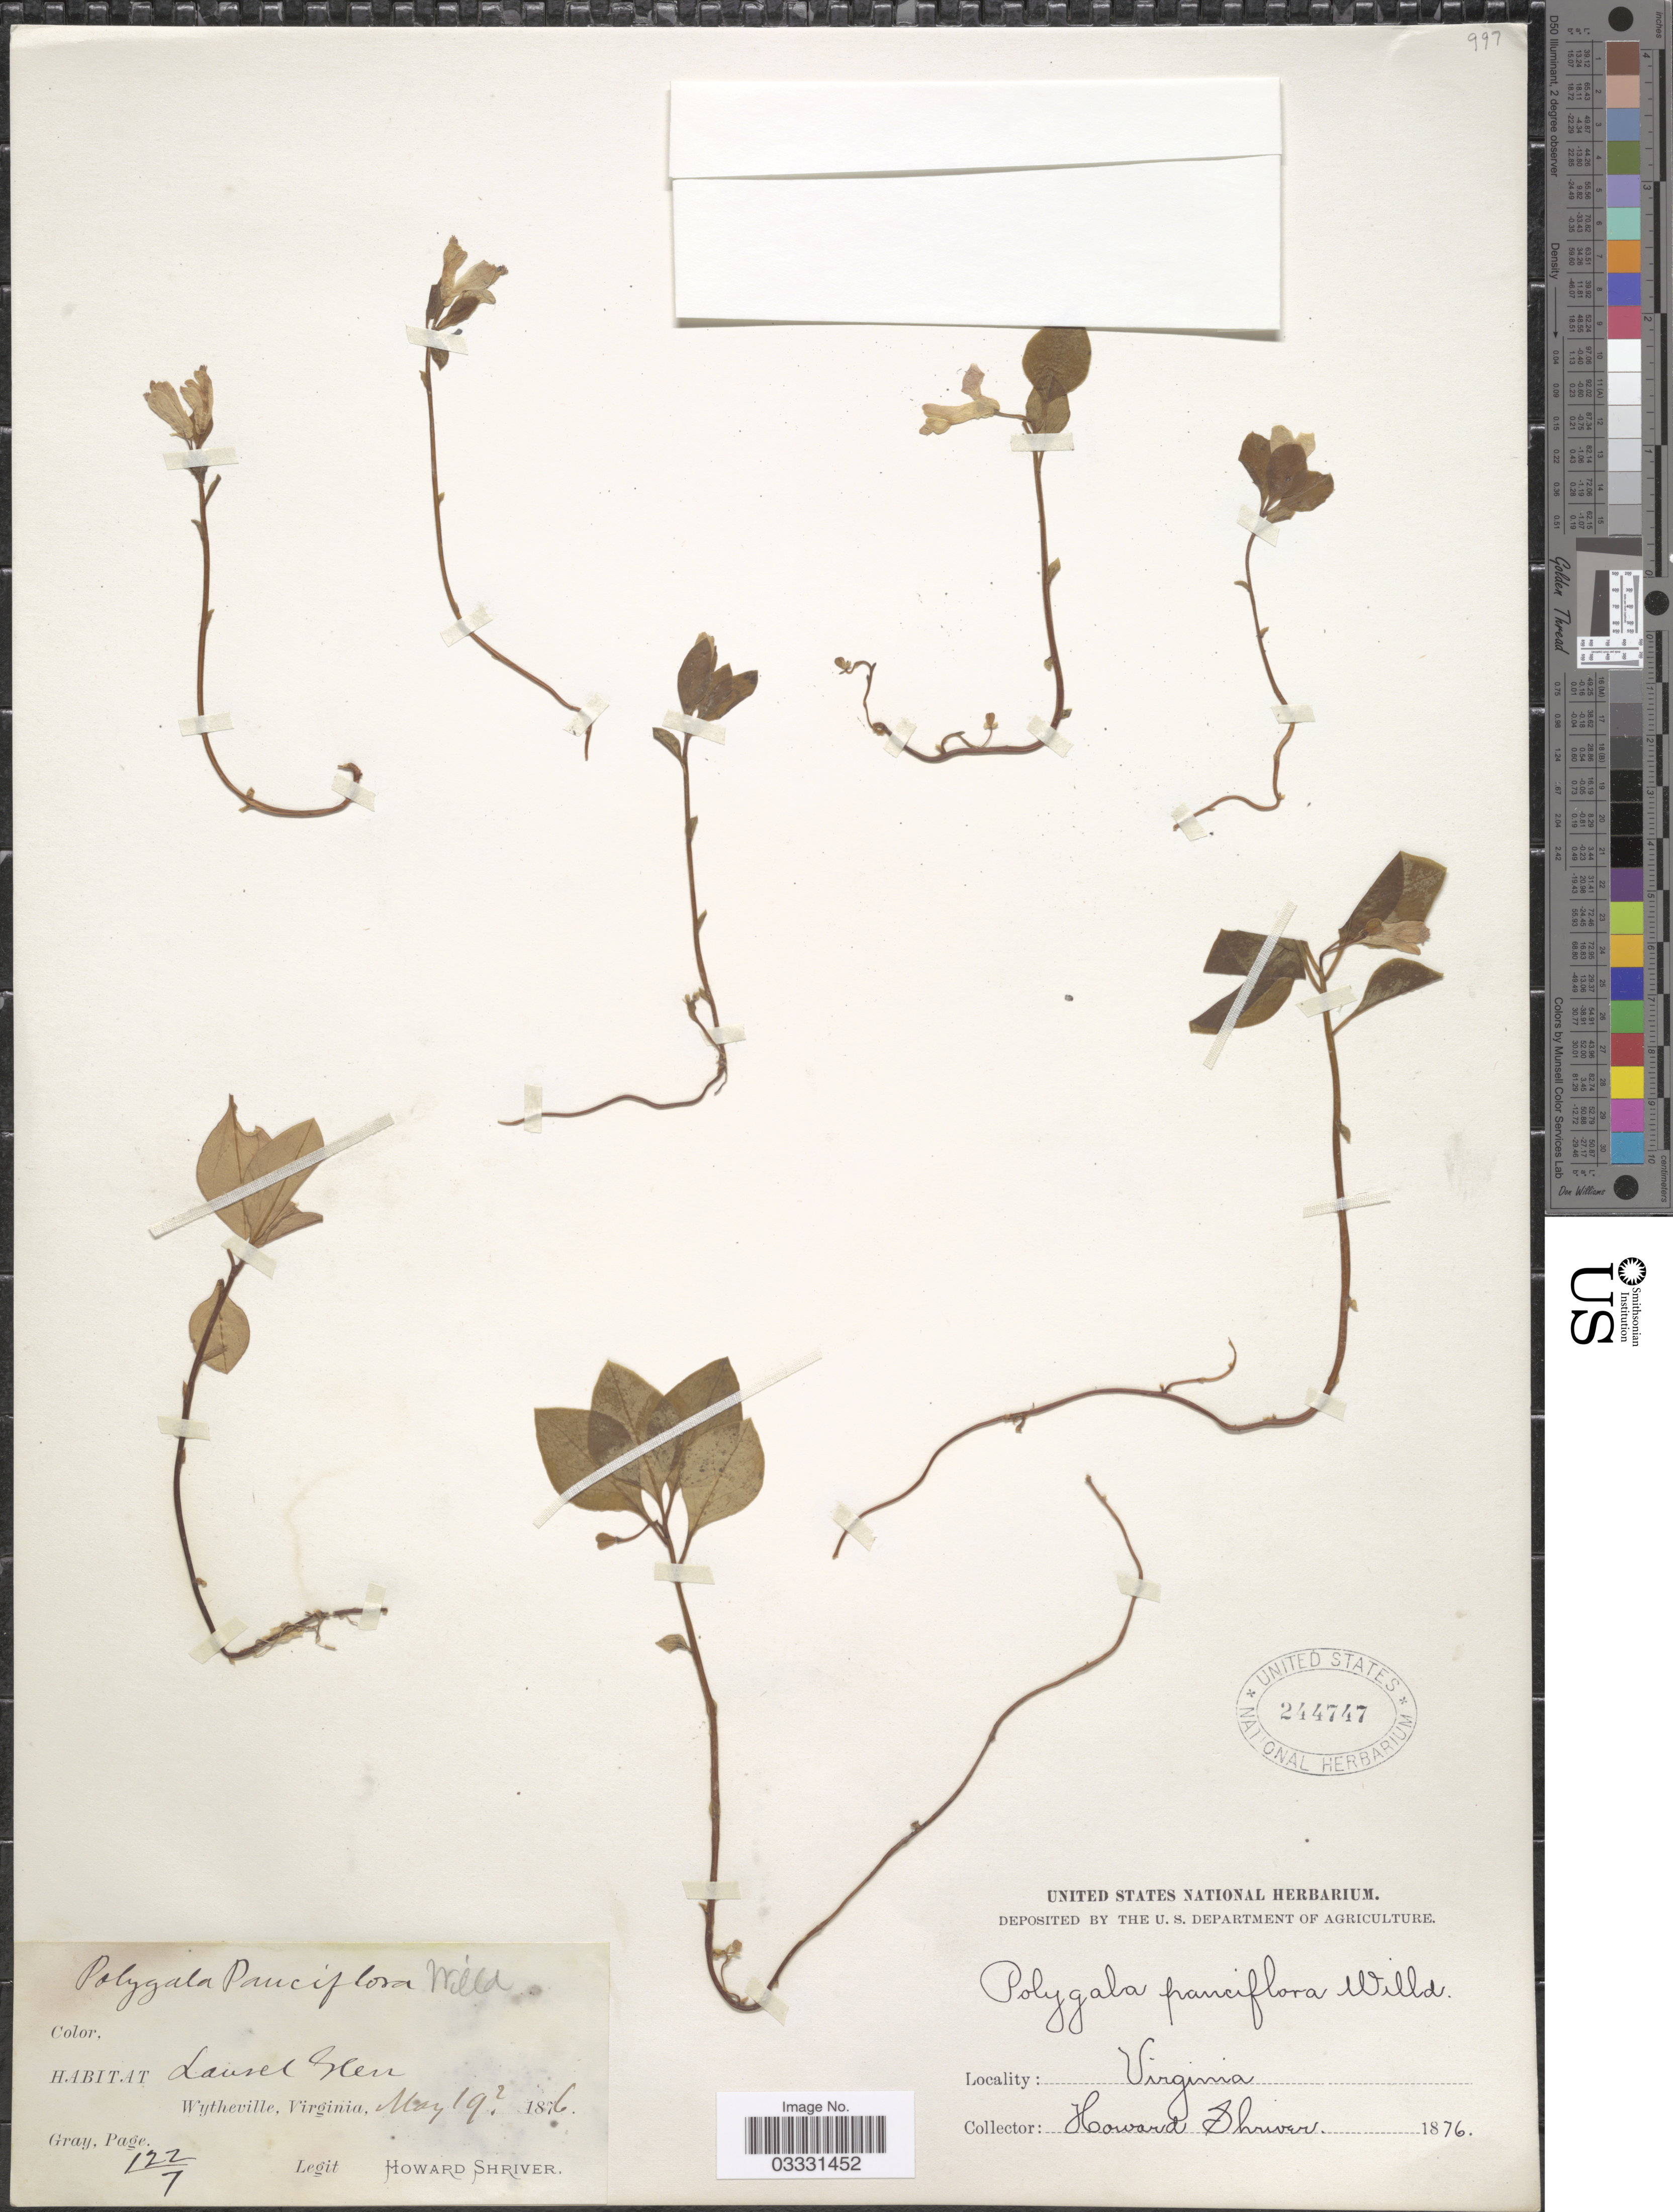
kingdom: Plantae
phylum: Tracheophyta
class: Magnoliopsida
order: Fabales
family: Polygalaceae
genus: Polygaloides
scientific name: Polygaloides paucifolia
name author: (Willd.) J.R. Abbott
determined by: Strong, Mark T., (BOT), Smithsonian Institution - National Museum of Natural History (UNITED STATES)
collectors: H. Shriver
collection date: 1876-05-19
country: United States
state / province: Virginia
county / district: Wythe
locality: Laurel Glen. Wytheville.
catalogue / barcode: US 244747